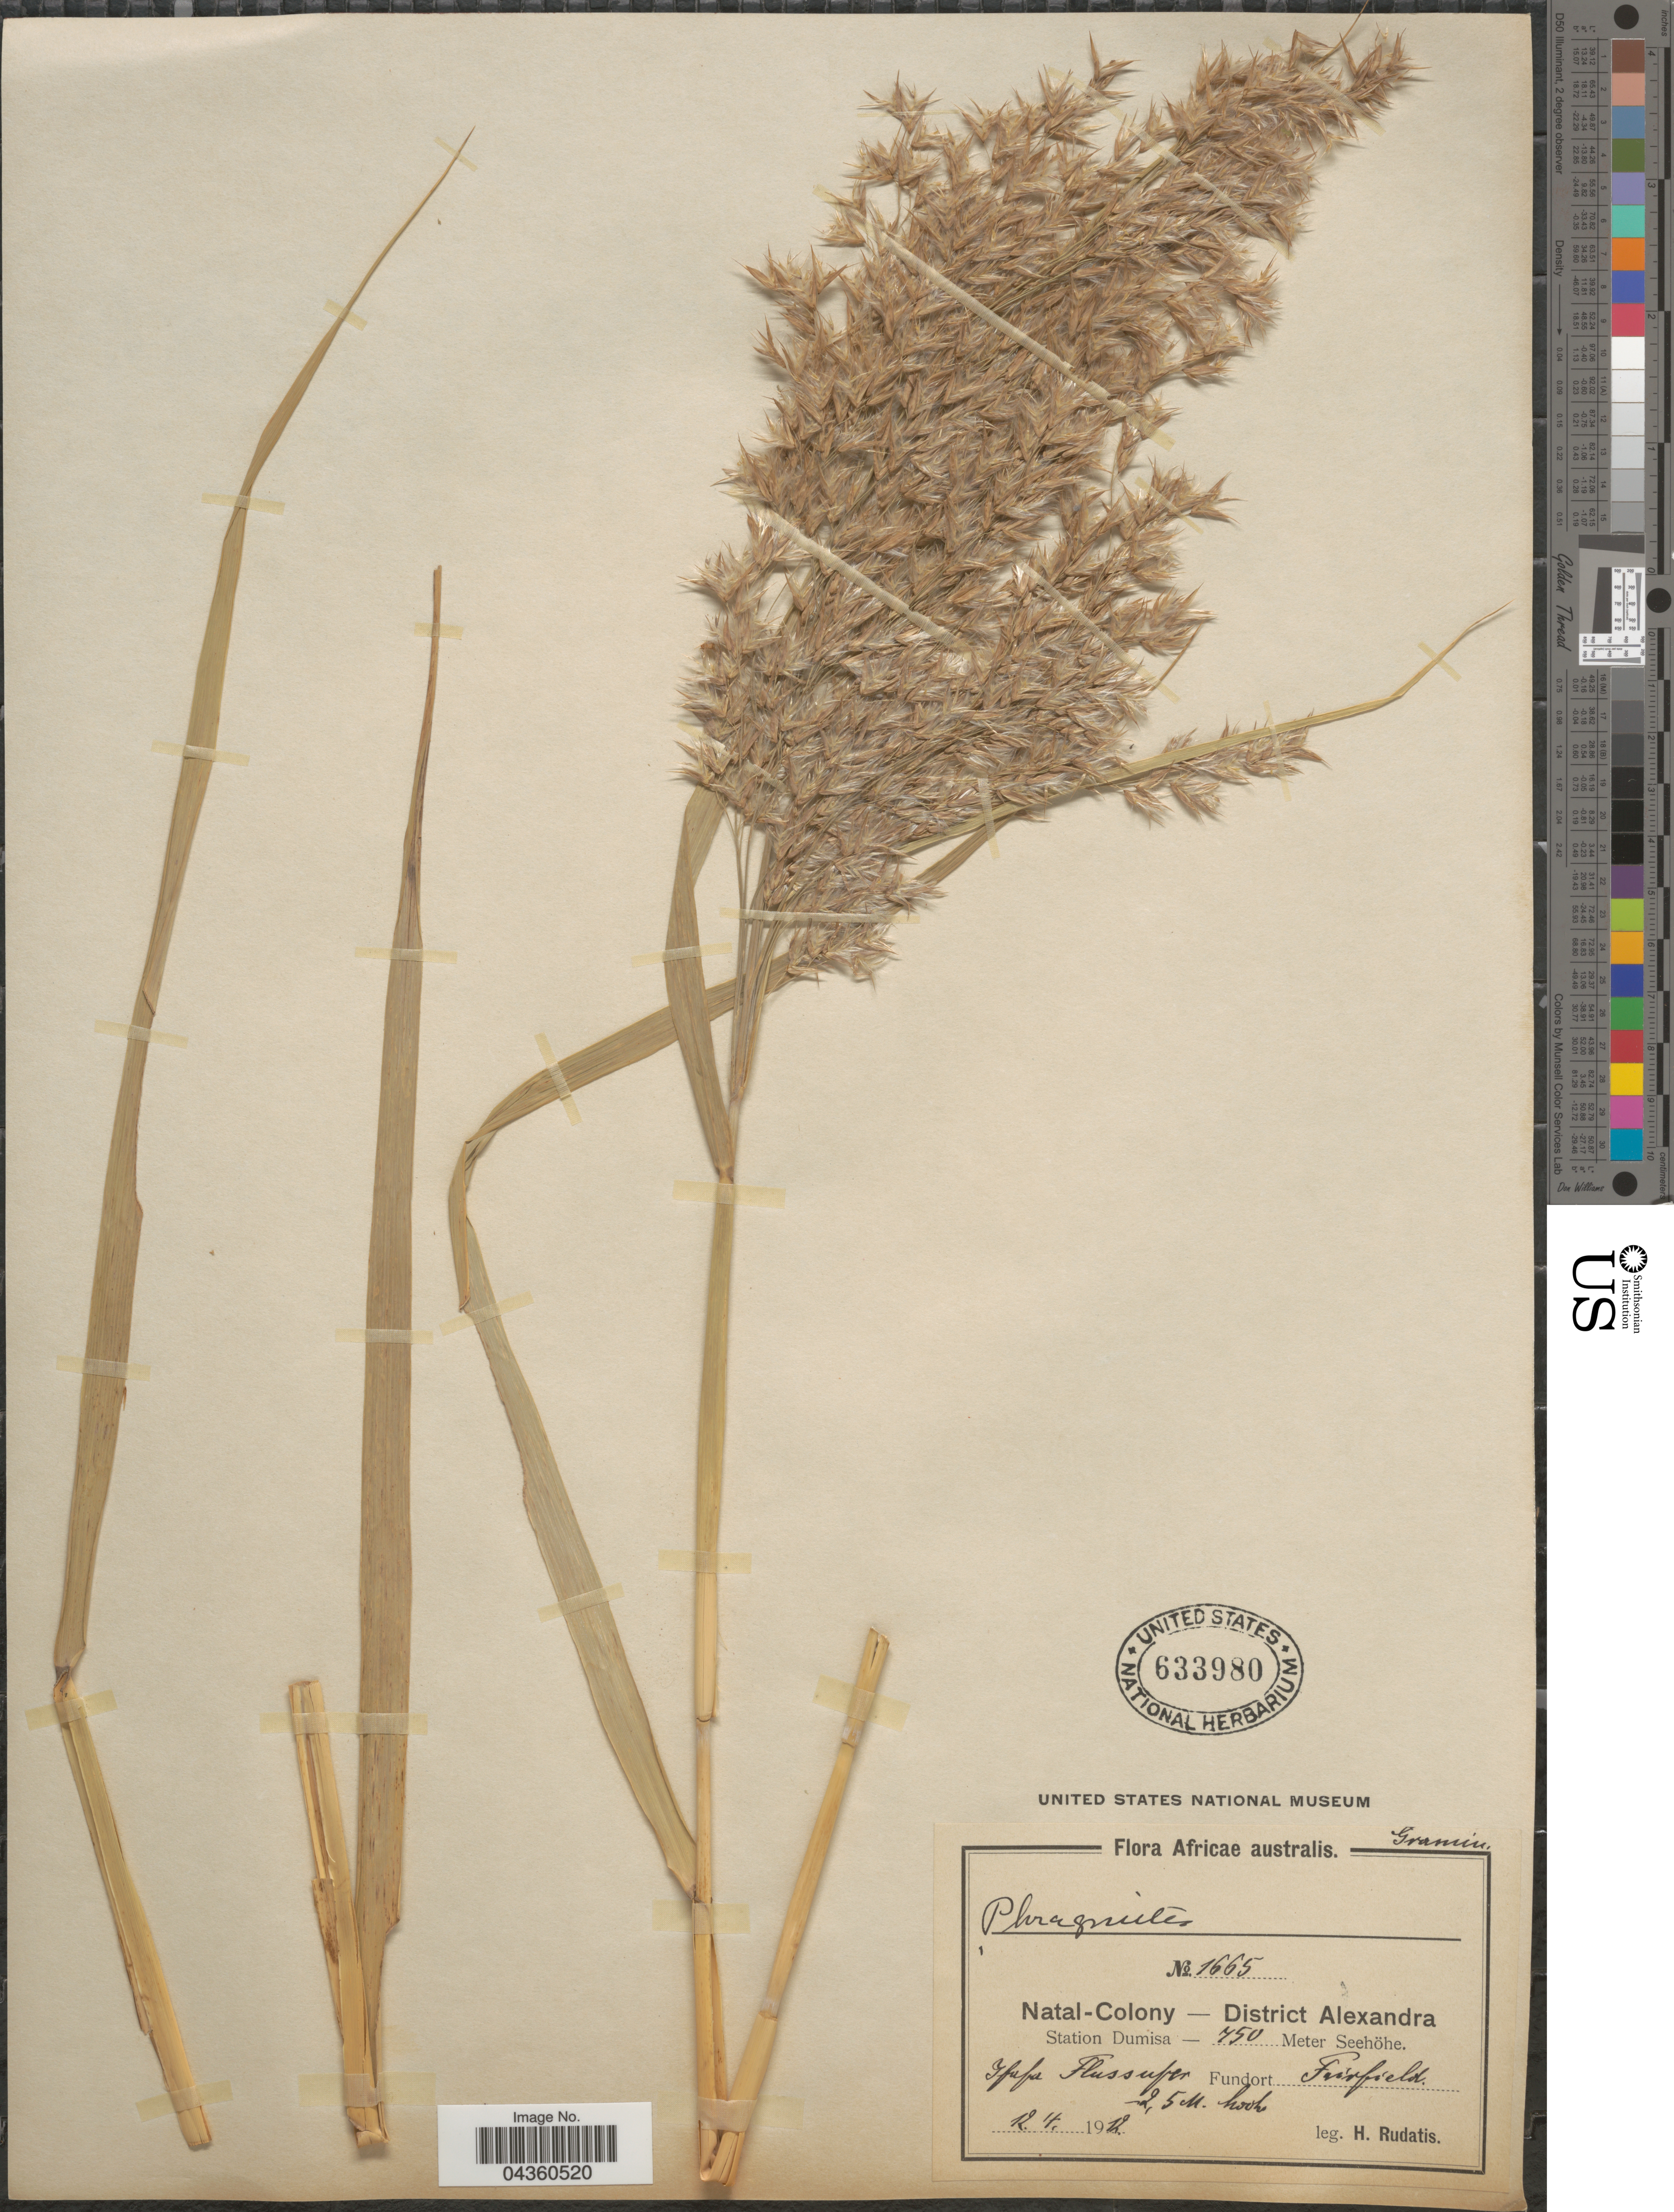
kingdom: Plantae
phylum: Tracheophyta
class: Liliopsida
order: Poales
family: Poaceae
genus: Phragmites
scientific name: Phragmites mauritianus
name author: Kunth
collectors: H. Rudatis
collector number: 1665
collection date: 1912-02-12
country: South Africa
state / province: KwaZulu-Natal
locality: Africae australis. Natal-Colony - District Alexandra. Station Dumisa. Fairfield.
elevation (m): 750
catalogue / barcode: US 633980